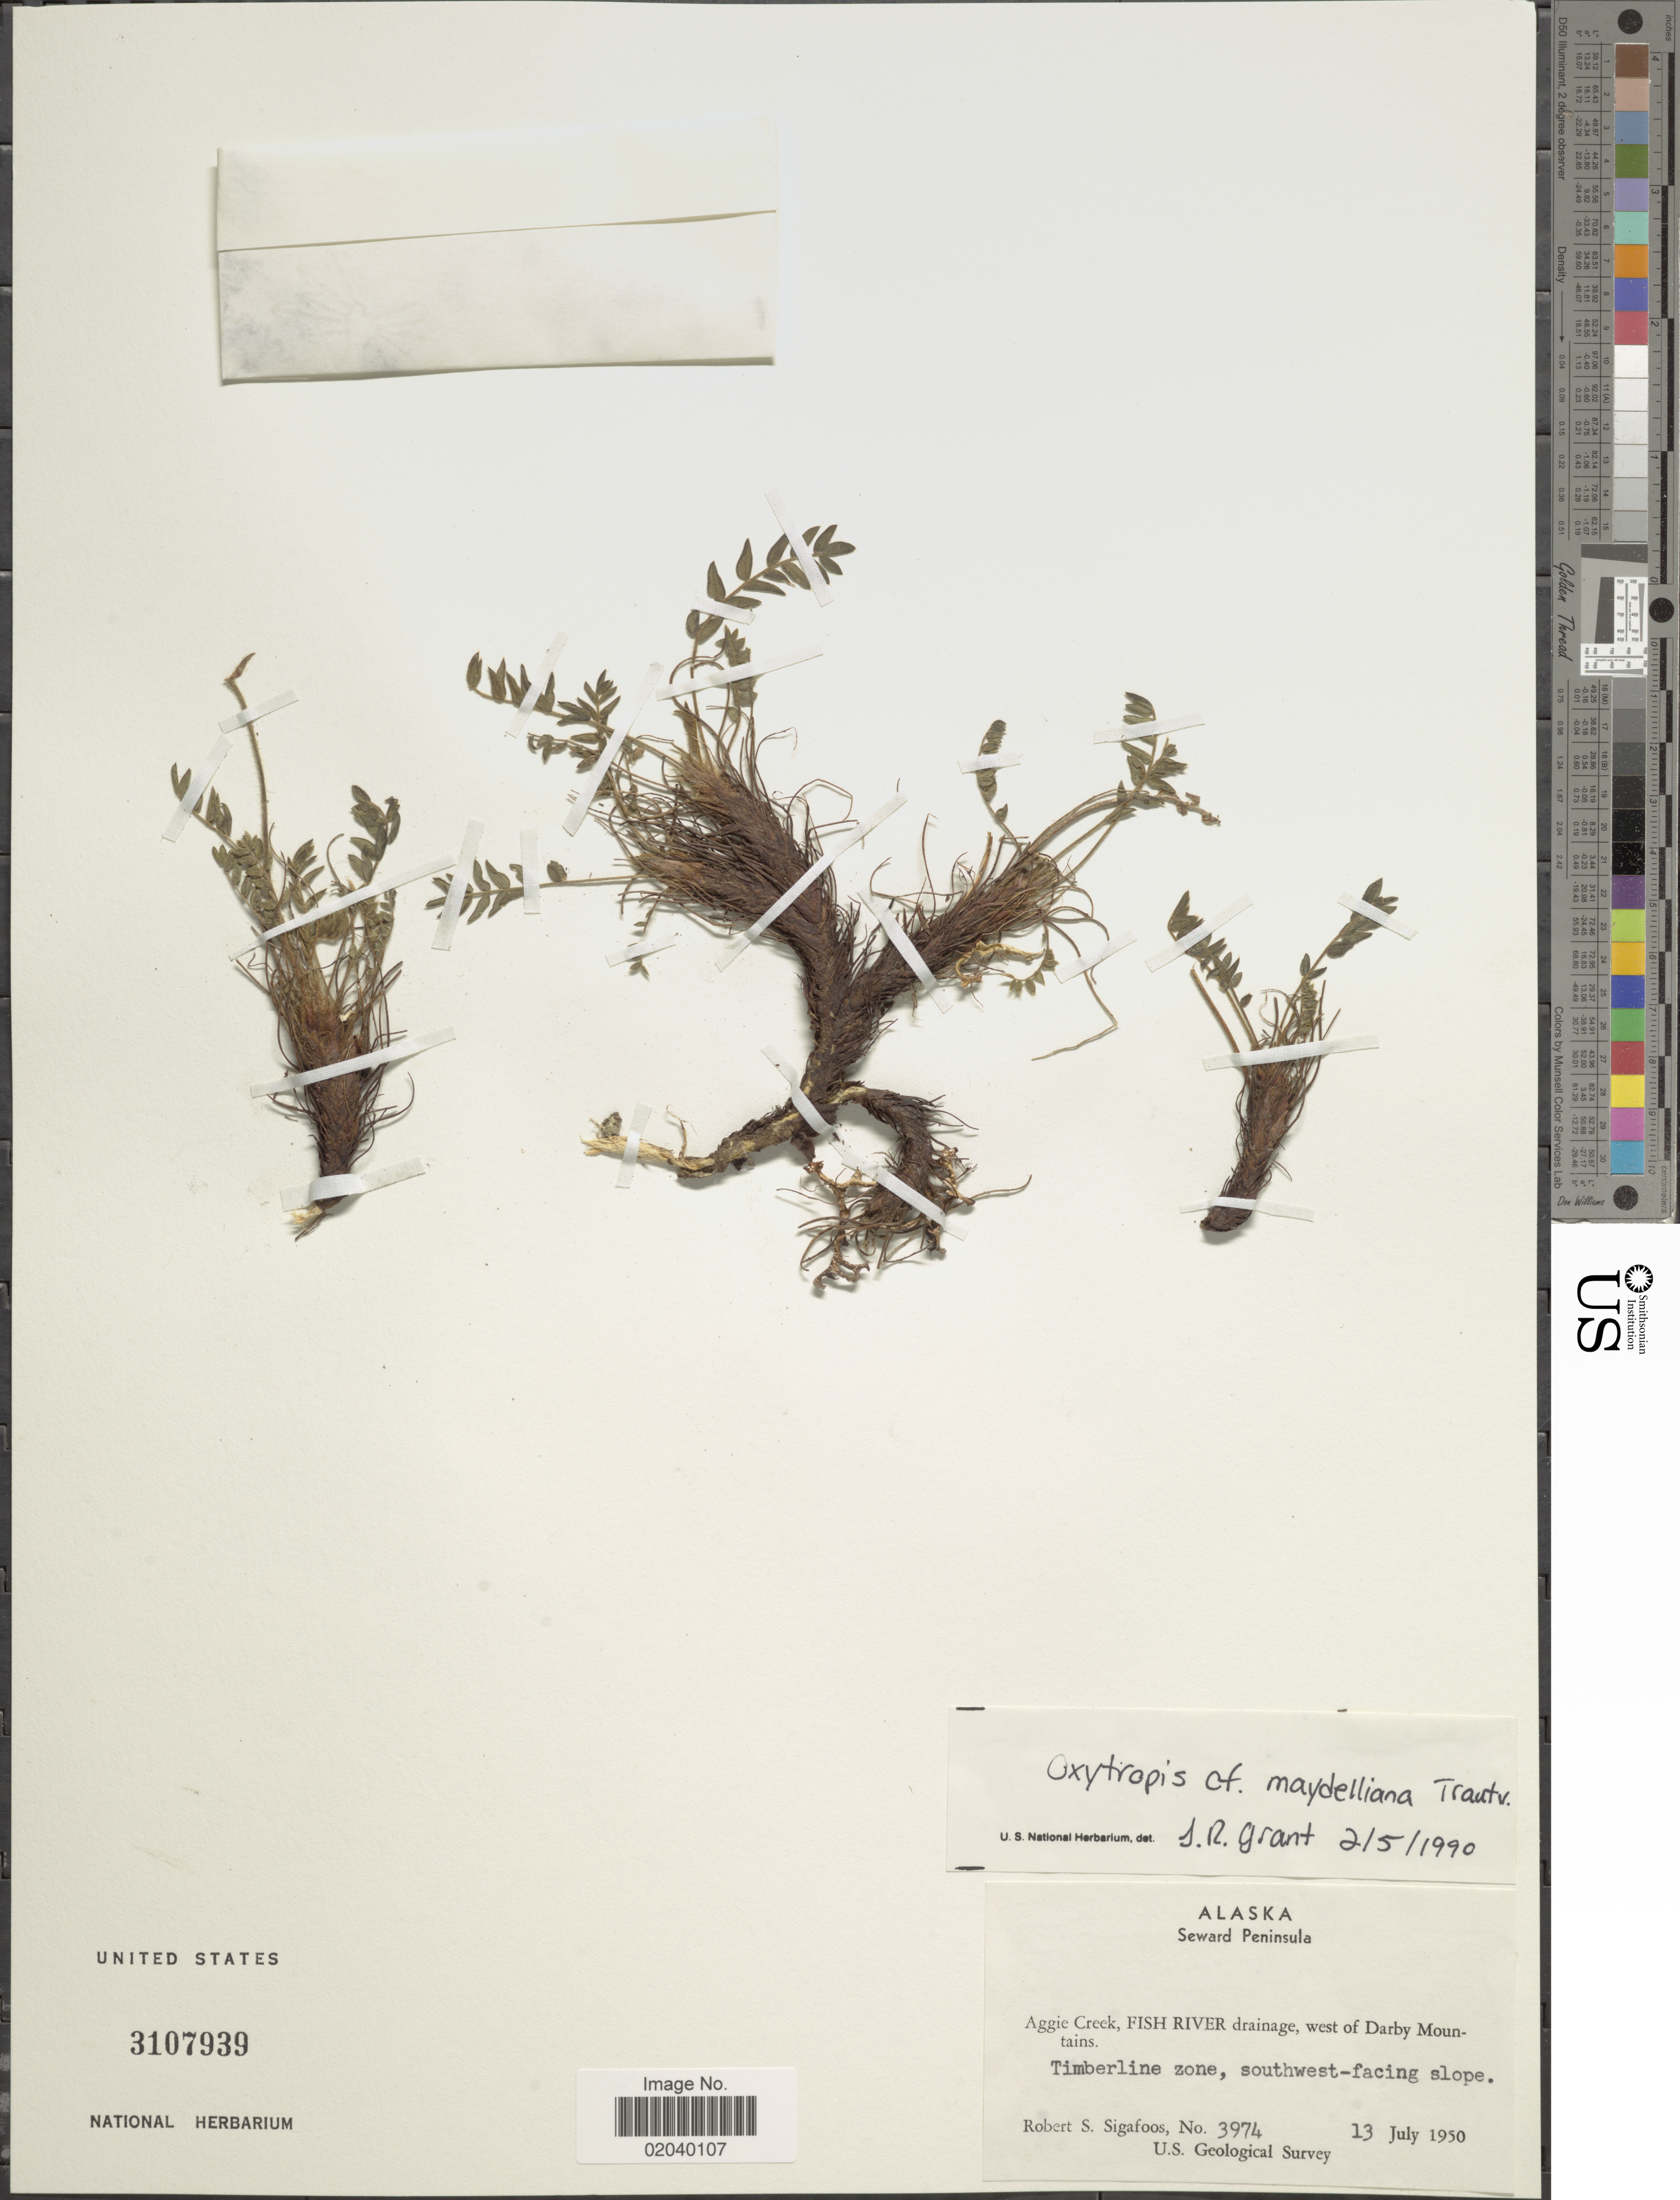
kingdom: Plantae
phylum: Tracheophyta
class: Magnoliopsida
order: Fabales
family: Fabaceae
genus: Oxytropis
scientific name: Oxytropis maydelliana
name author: Trautv.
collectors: R. Sigafoos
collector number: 3974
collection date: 1950-07-13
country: United States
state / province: Alaska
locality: Seward Peninsula, Aggie Creek, Fish River drainage, west of Darby Mountain, Timberlaine zone, southwest-facing slope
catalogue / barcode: US 3107939